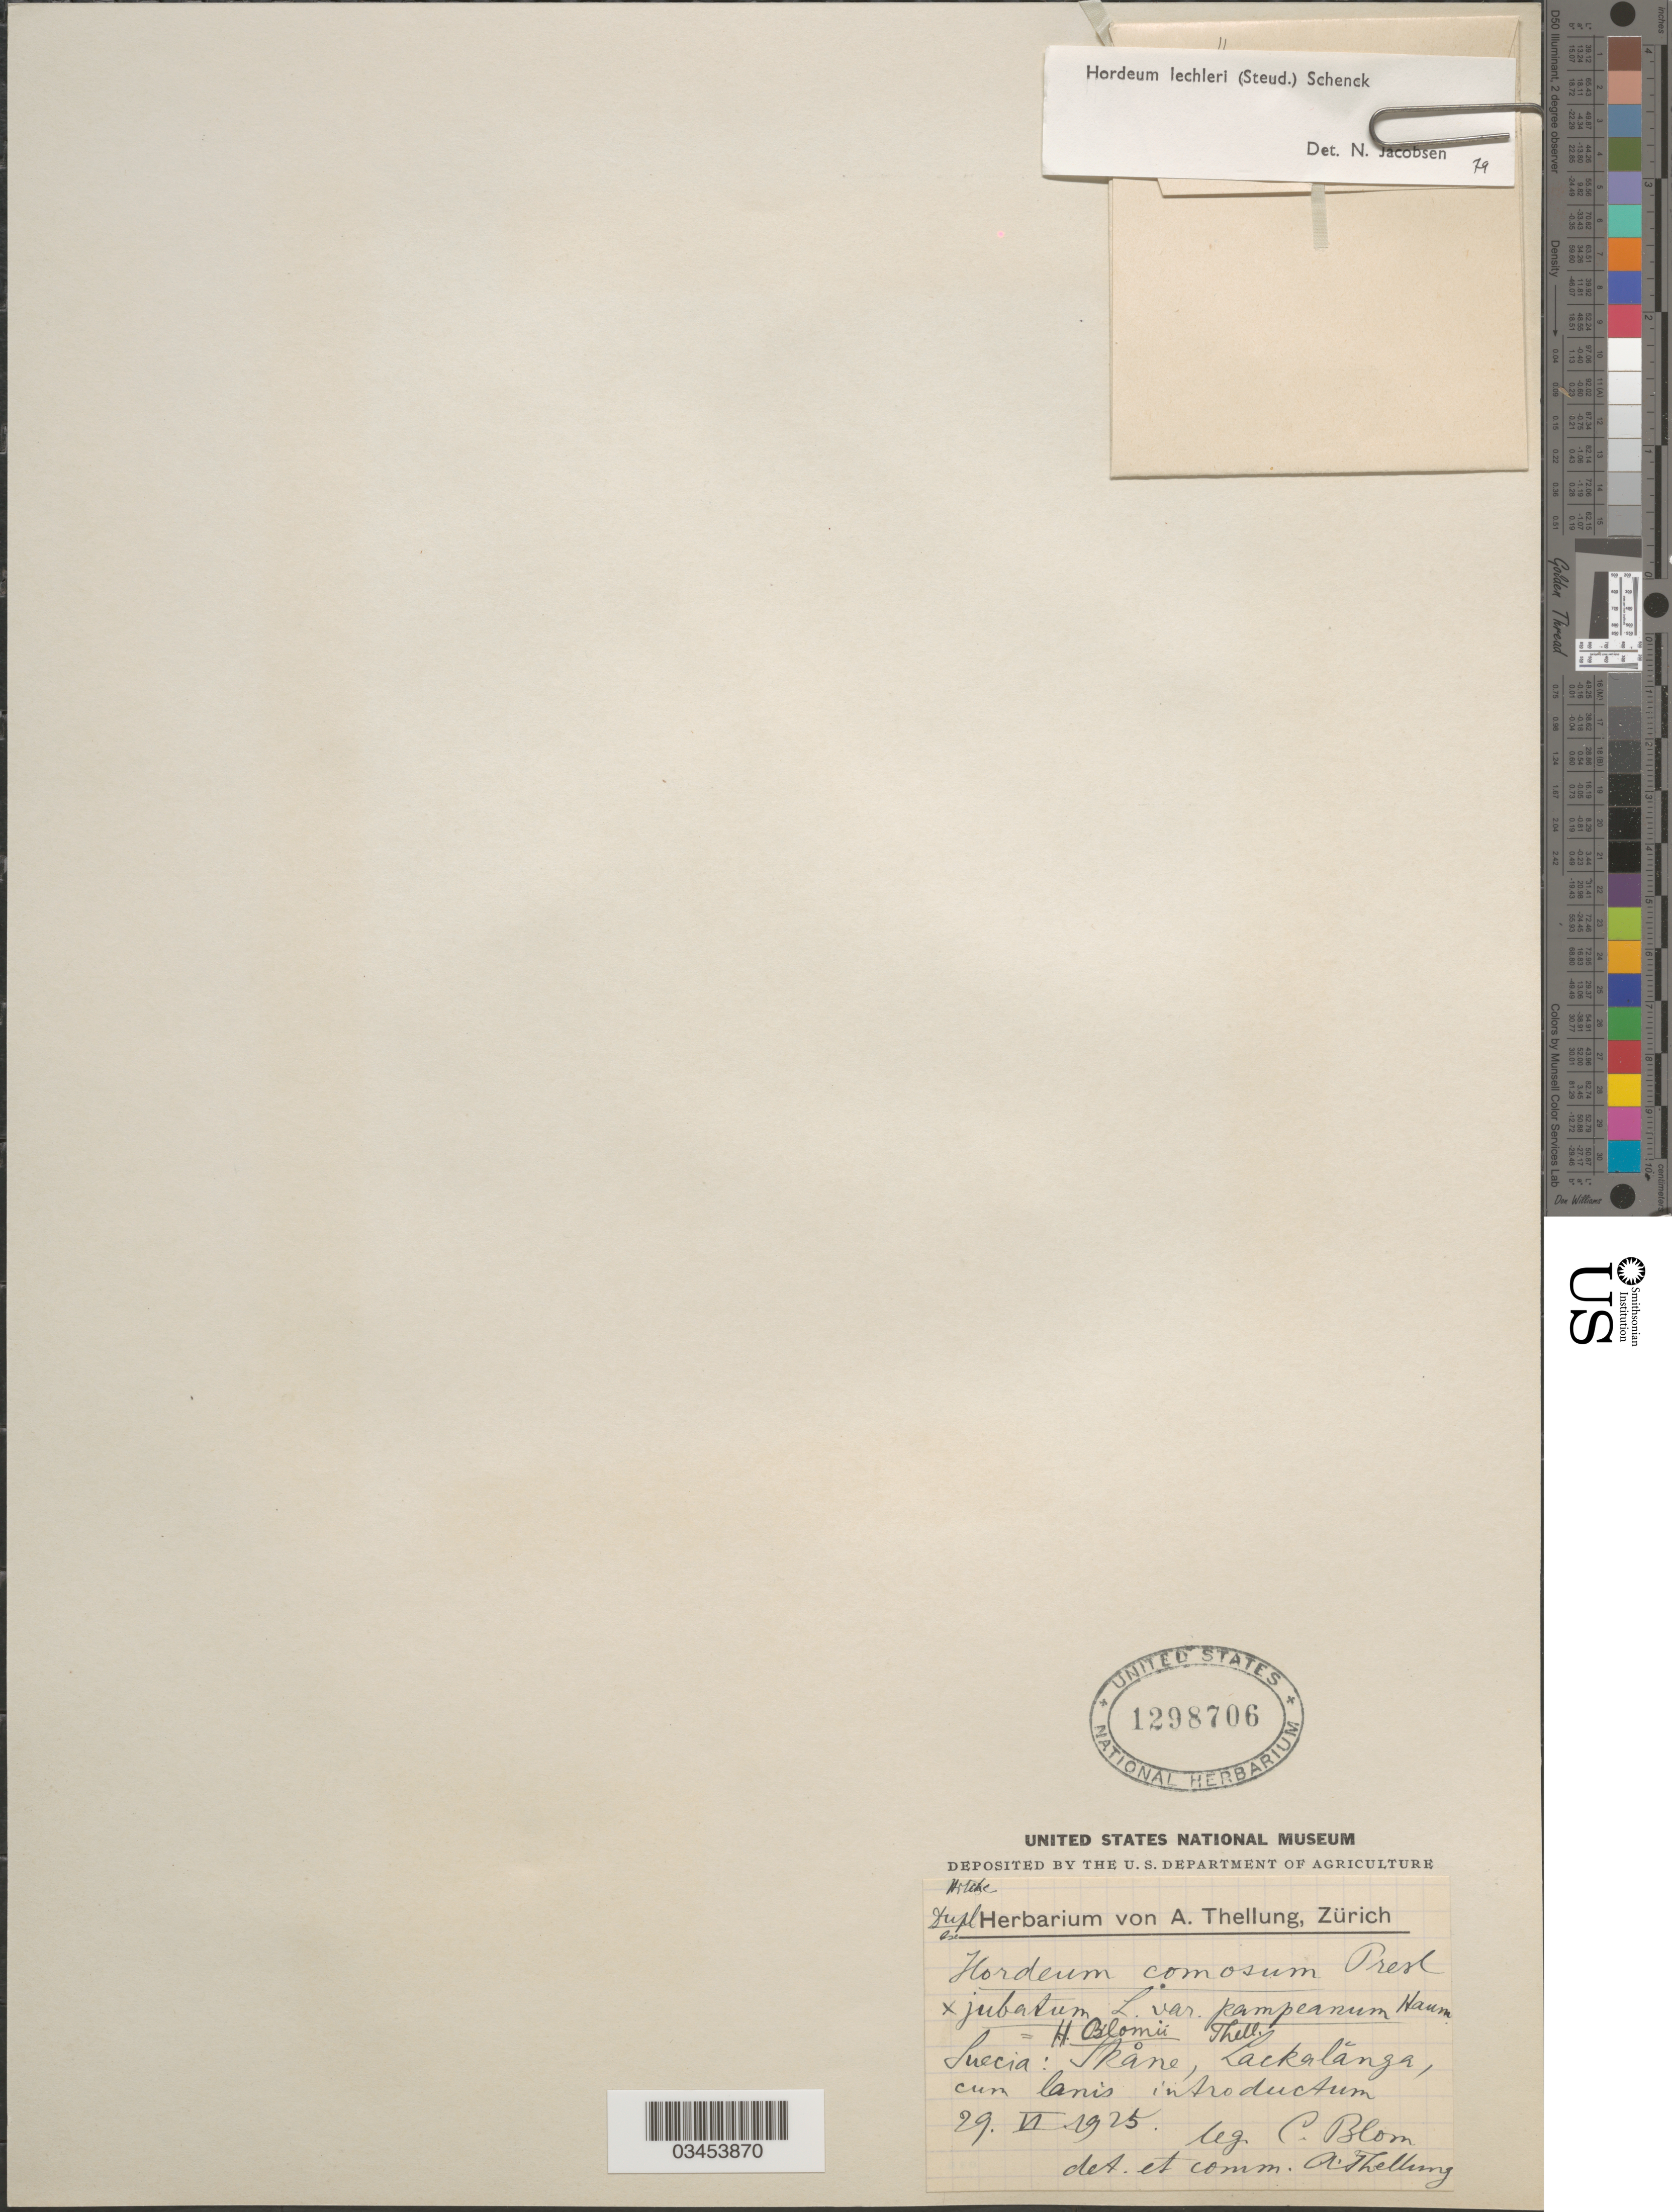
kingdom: Plantae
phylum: Tracheophyta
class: Liliopsida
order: Poales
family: Poaceae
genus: Hordeum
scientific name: Hordeum lechleri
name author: (Steud.) Schenck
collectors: C. Blom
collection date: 1925-06-29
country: Sweden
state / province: Skåne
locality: Suecia. Lackalănga.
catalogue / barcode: US 1298706